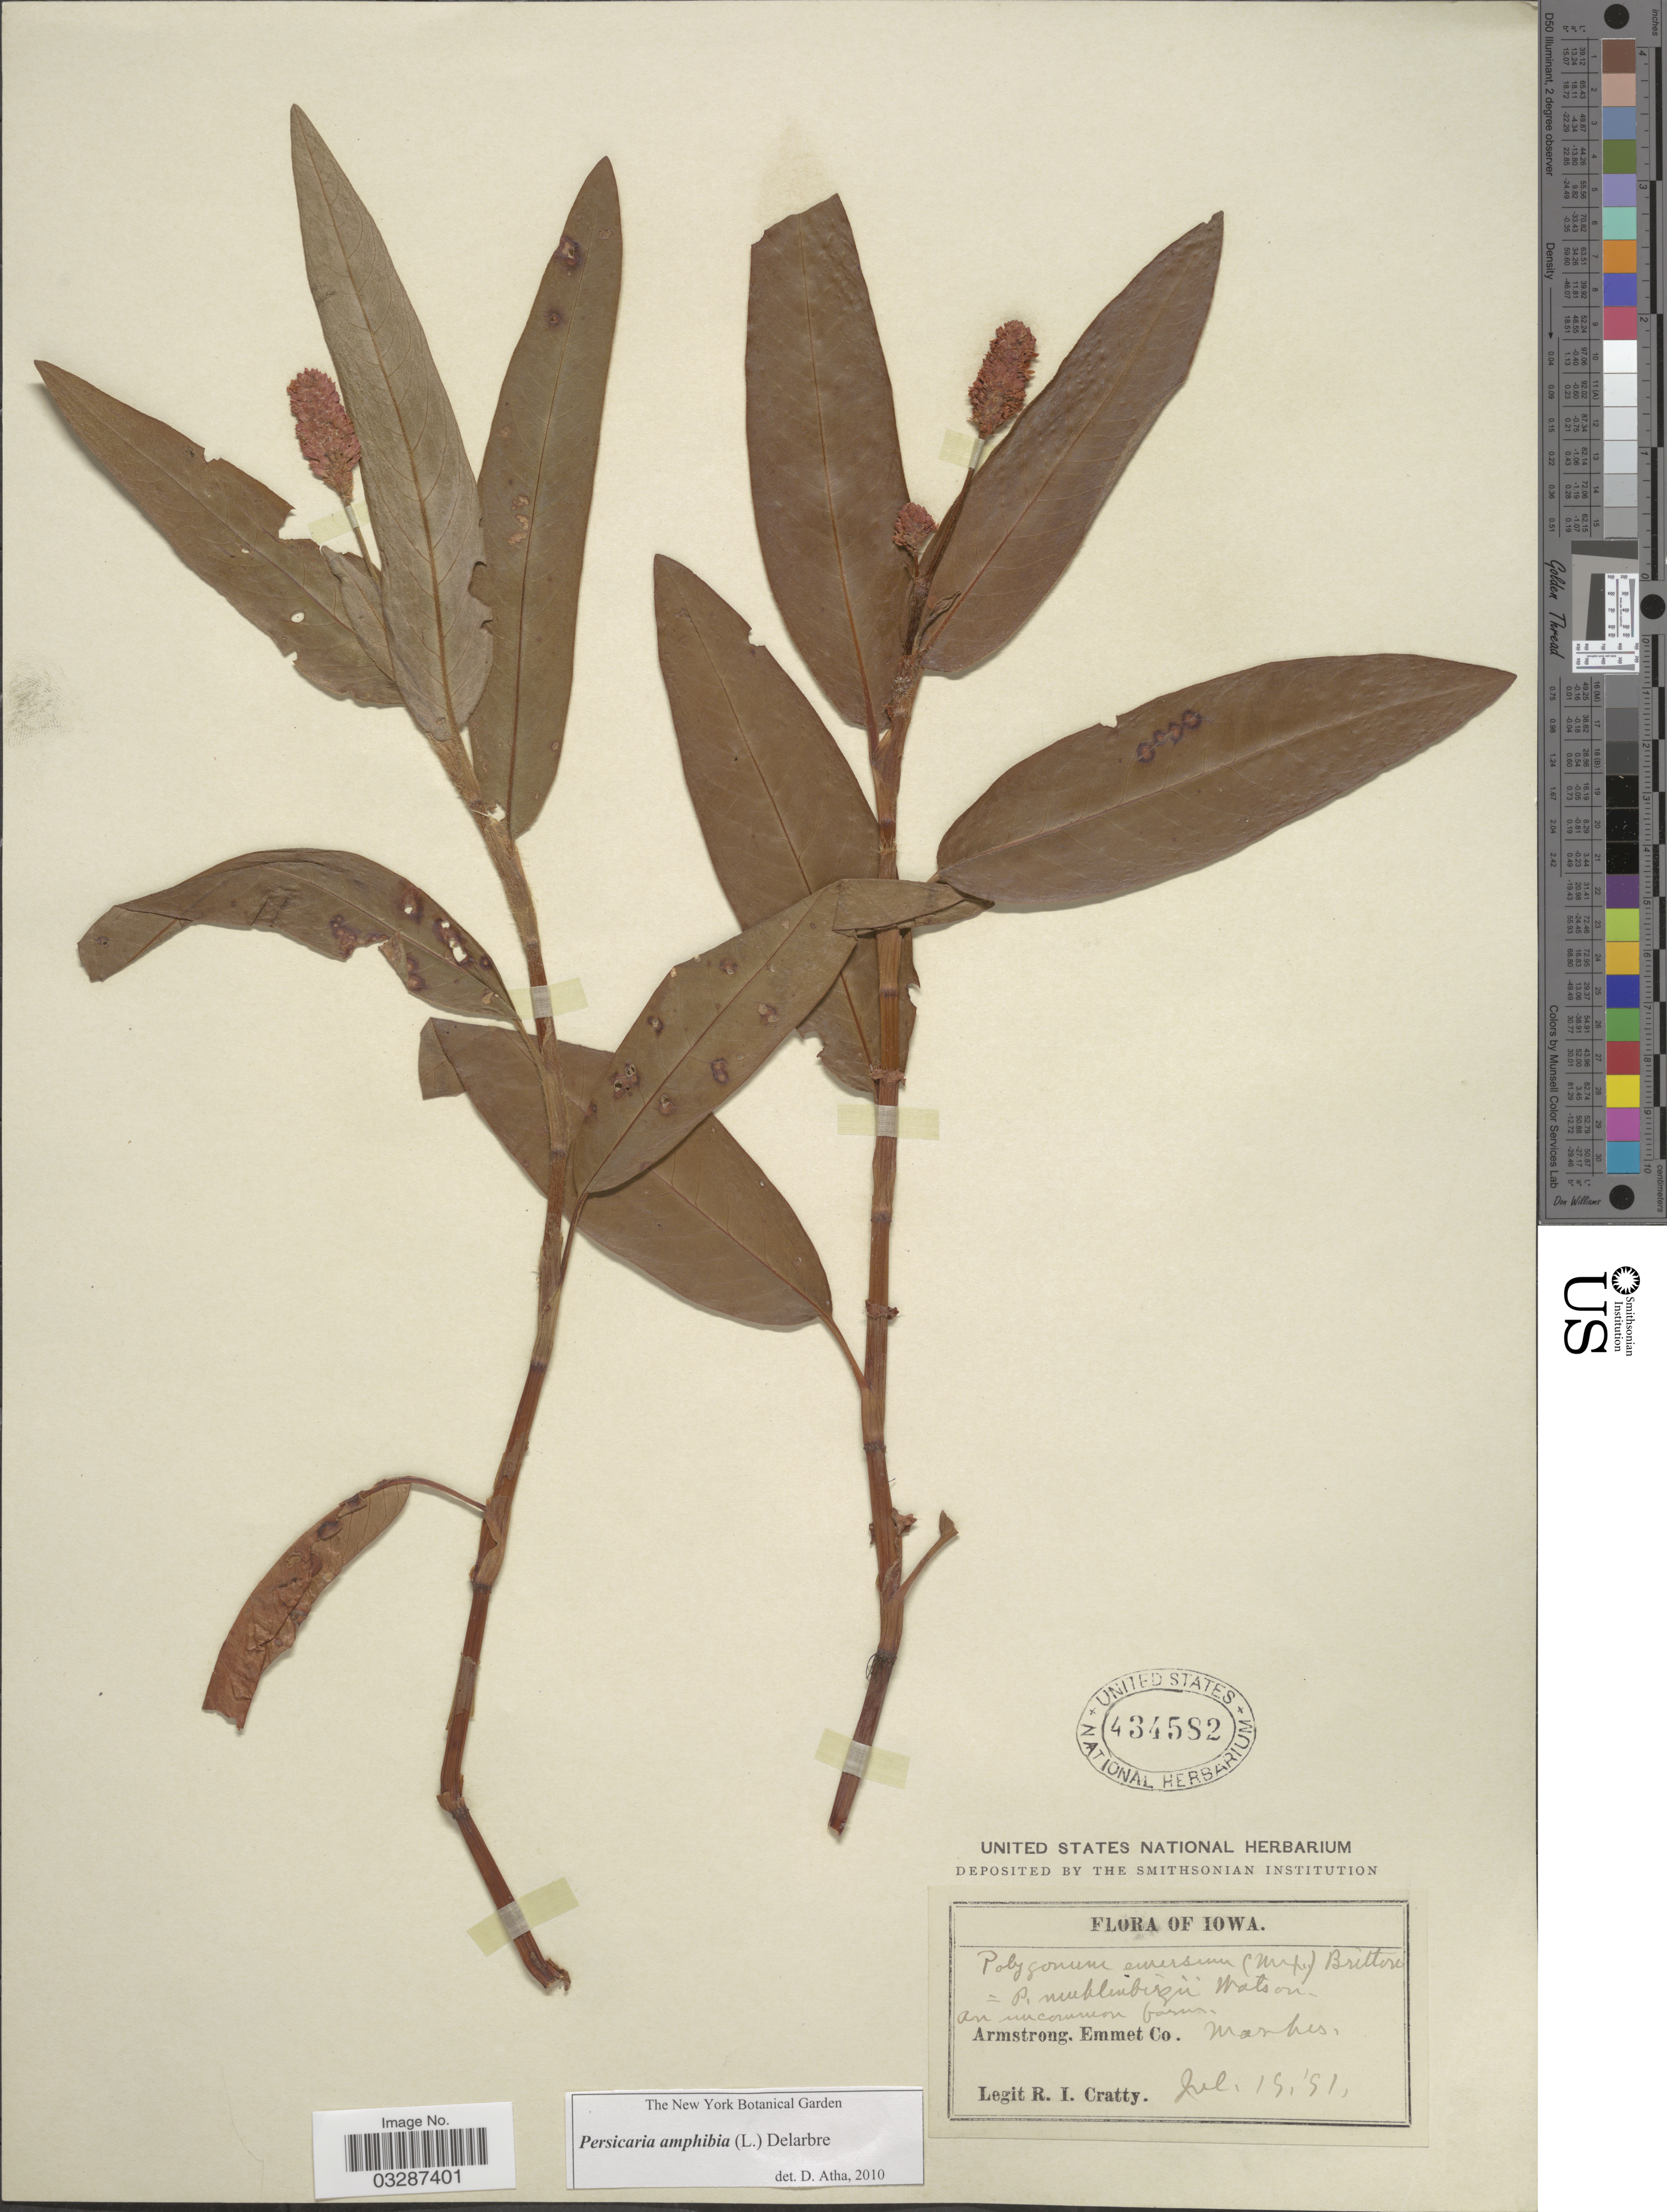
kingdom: Plantae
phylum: Tracheophyta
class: Magnoliopsida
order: Caryophyllales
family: Polygonaceae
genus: Persicaria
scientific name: Persicaria amphibia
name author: (L.) Delarbre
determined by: Atha, D. E.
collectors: R. Cratty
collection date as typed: Transcribed d/m/y: 19/7/91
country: United States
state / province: Iowa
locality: Armstrong. Emmet Co.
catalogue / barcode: US 434582